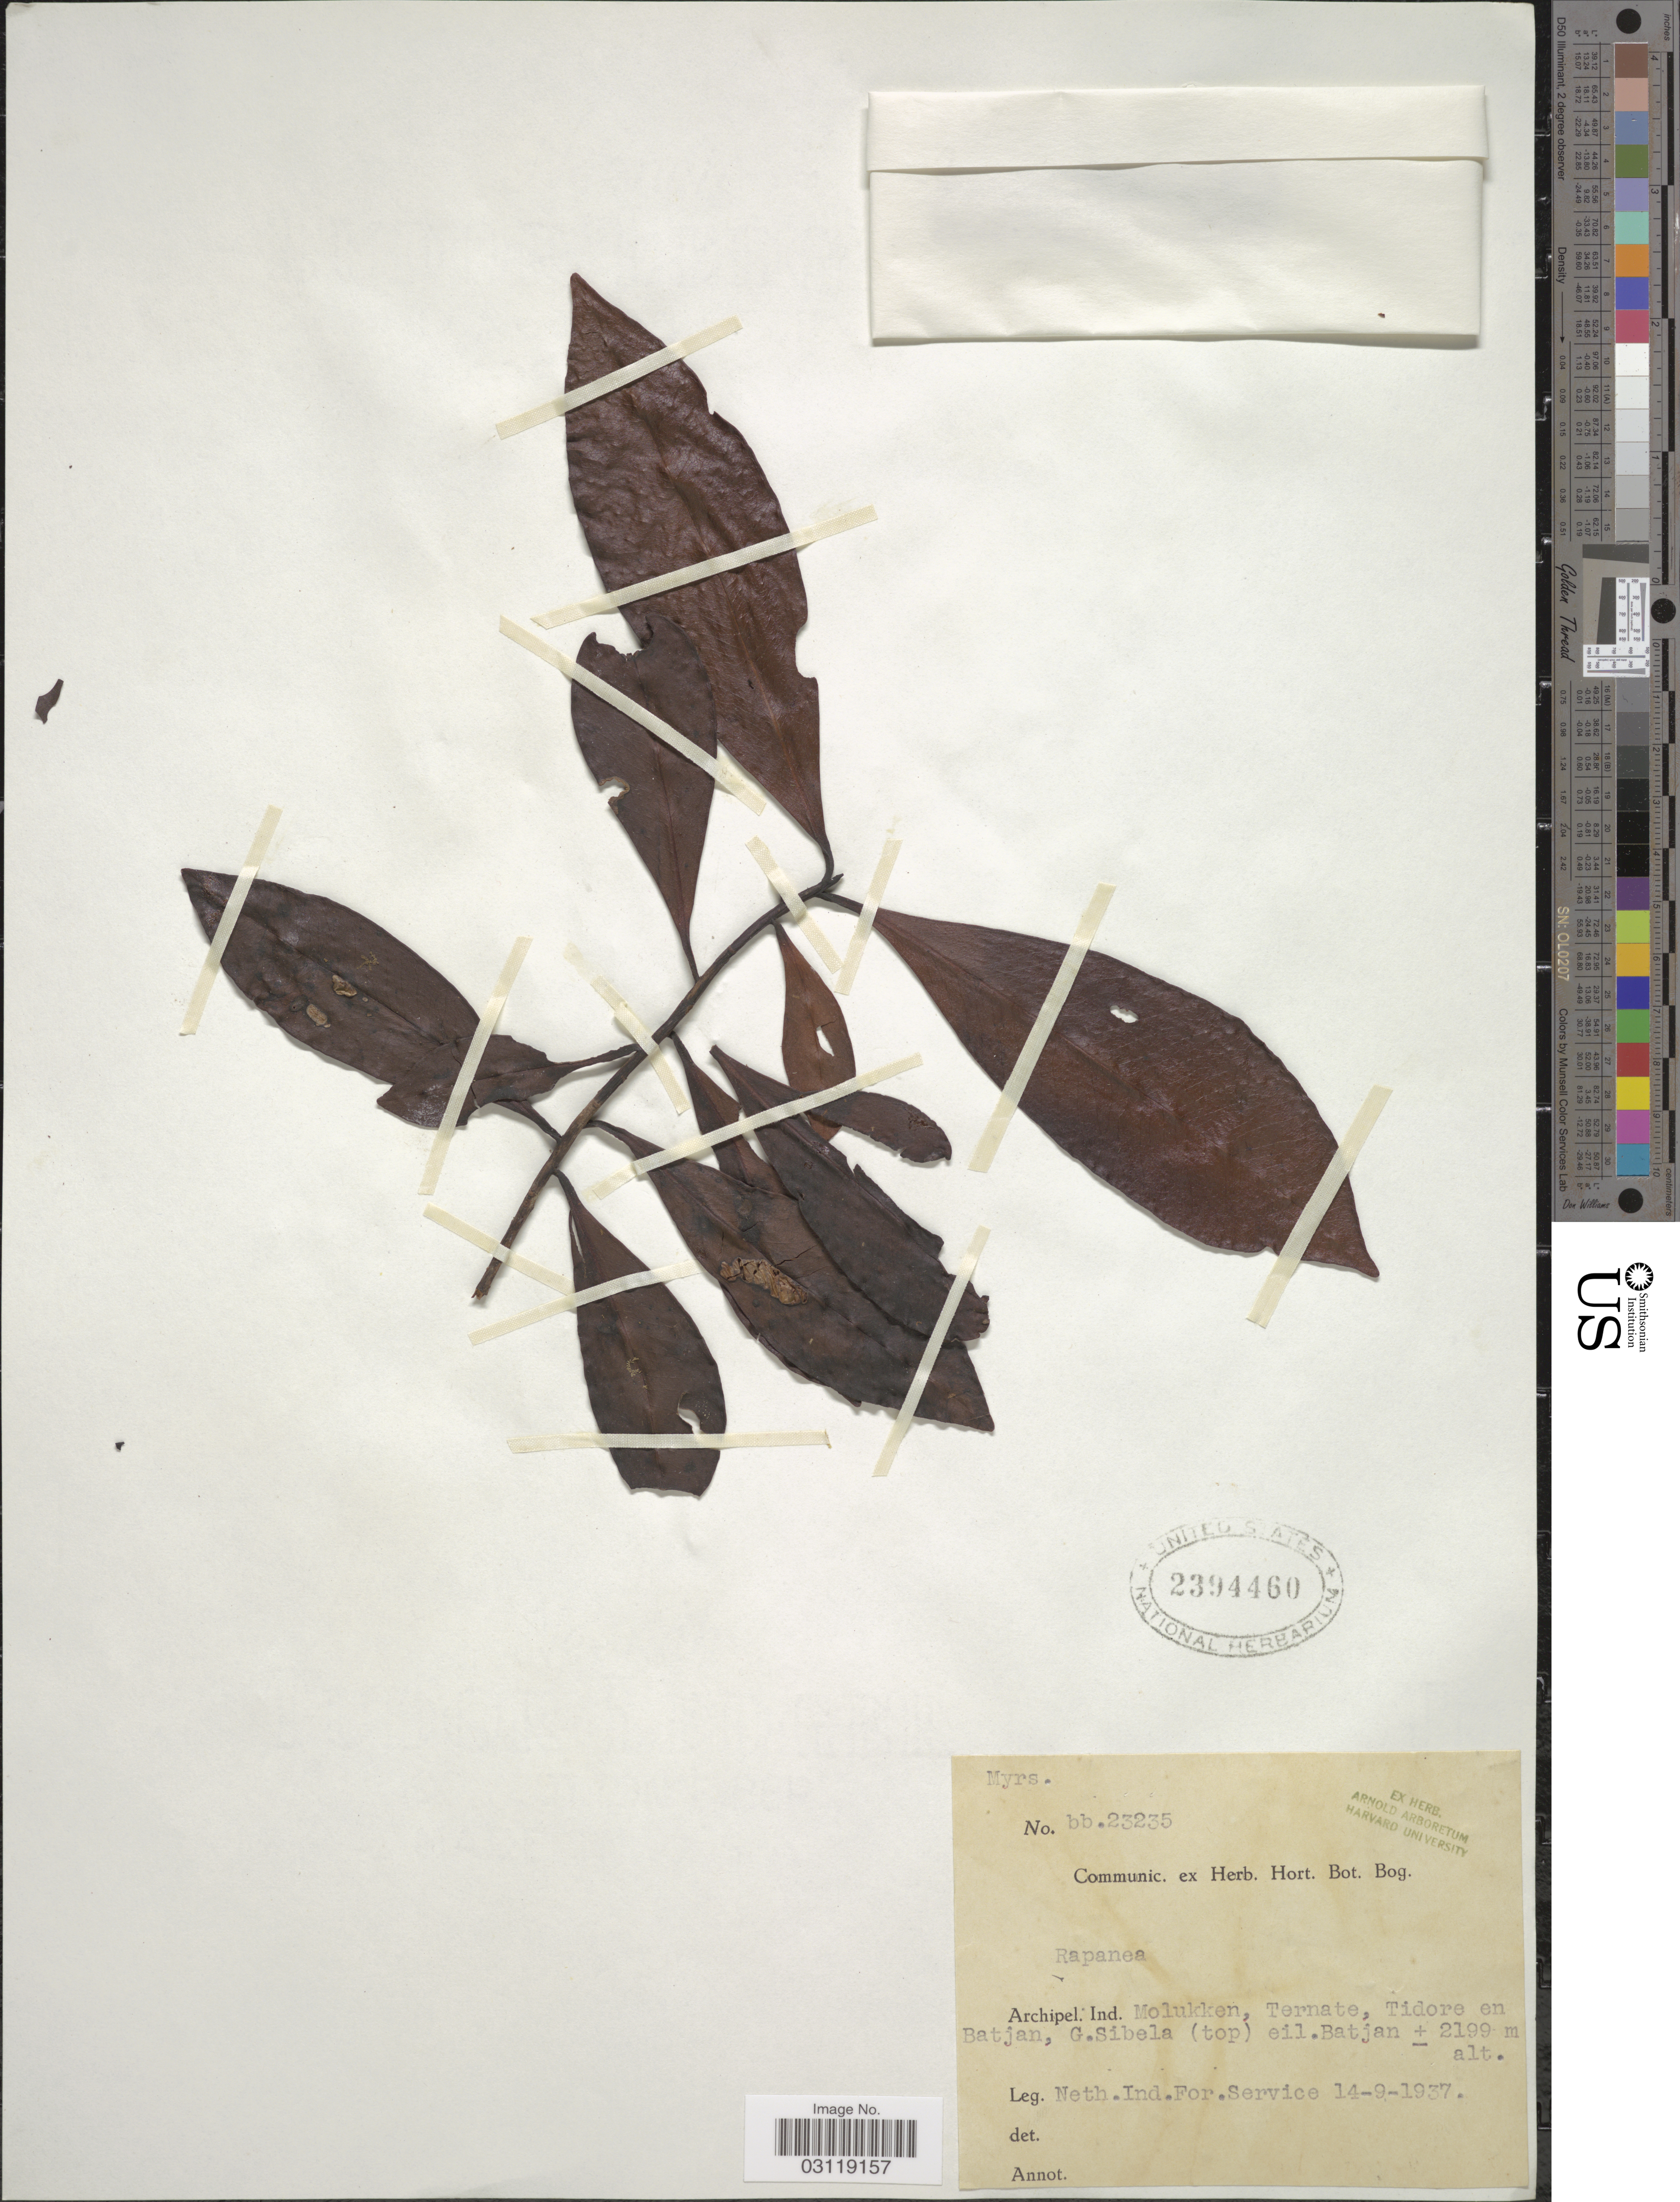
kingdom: Plantae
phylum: Tracheophyta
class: Magnoliopsida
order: Ericales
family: Primulaceae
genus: Rapanea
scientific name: Rapanea sp.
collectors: Neth. Ind. For. Service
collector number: bb.23235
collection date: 1937-09-14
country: Indonesia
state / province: Maluku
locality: Archipel. Ind. Molukken, Ternate, Tidore en Batjan, G. Sibela (top) eil. Batjan.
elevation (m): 2199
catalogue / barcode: US 2394460